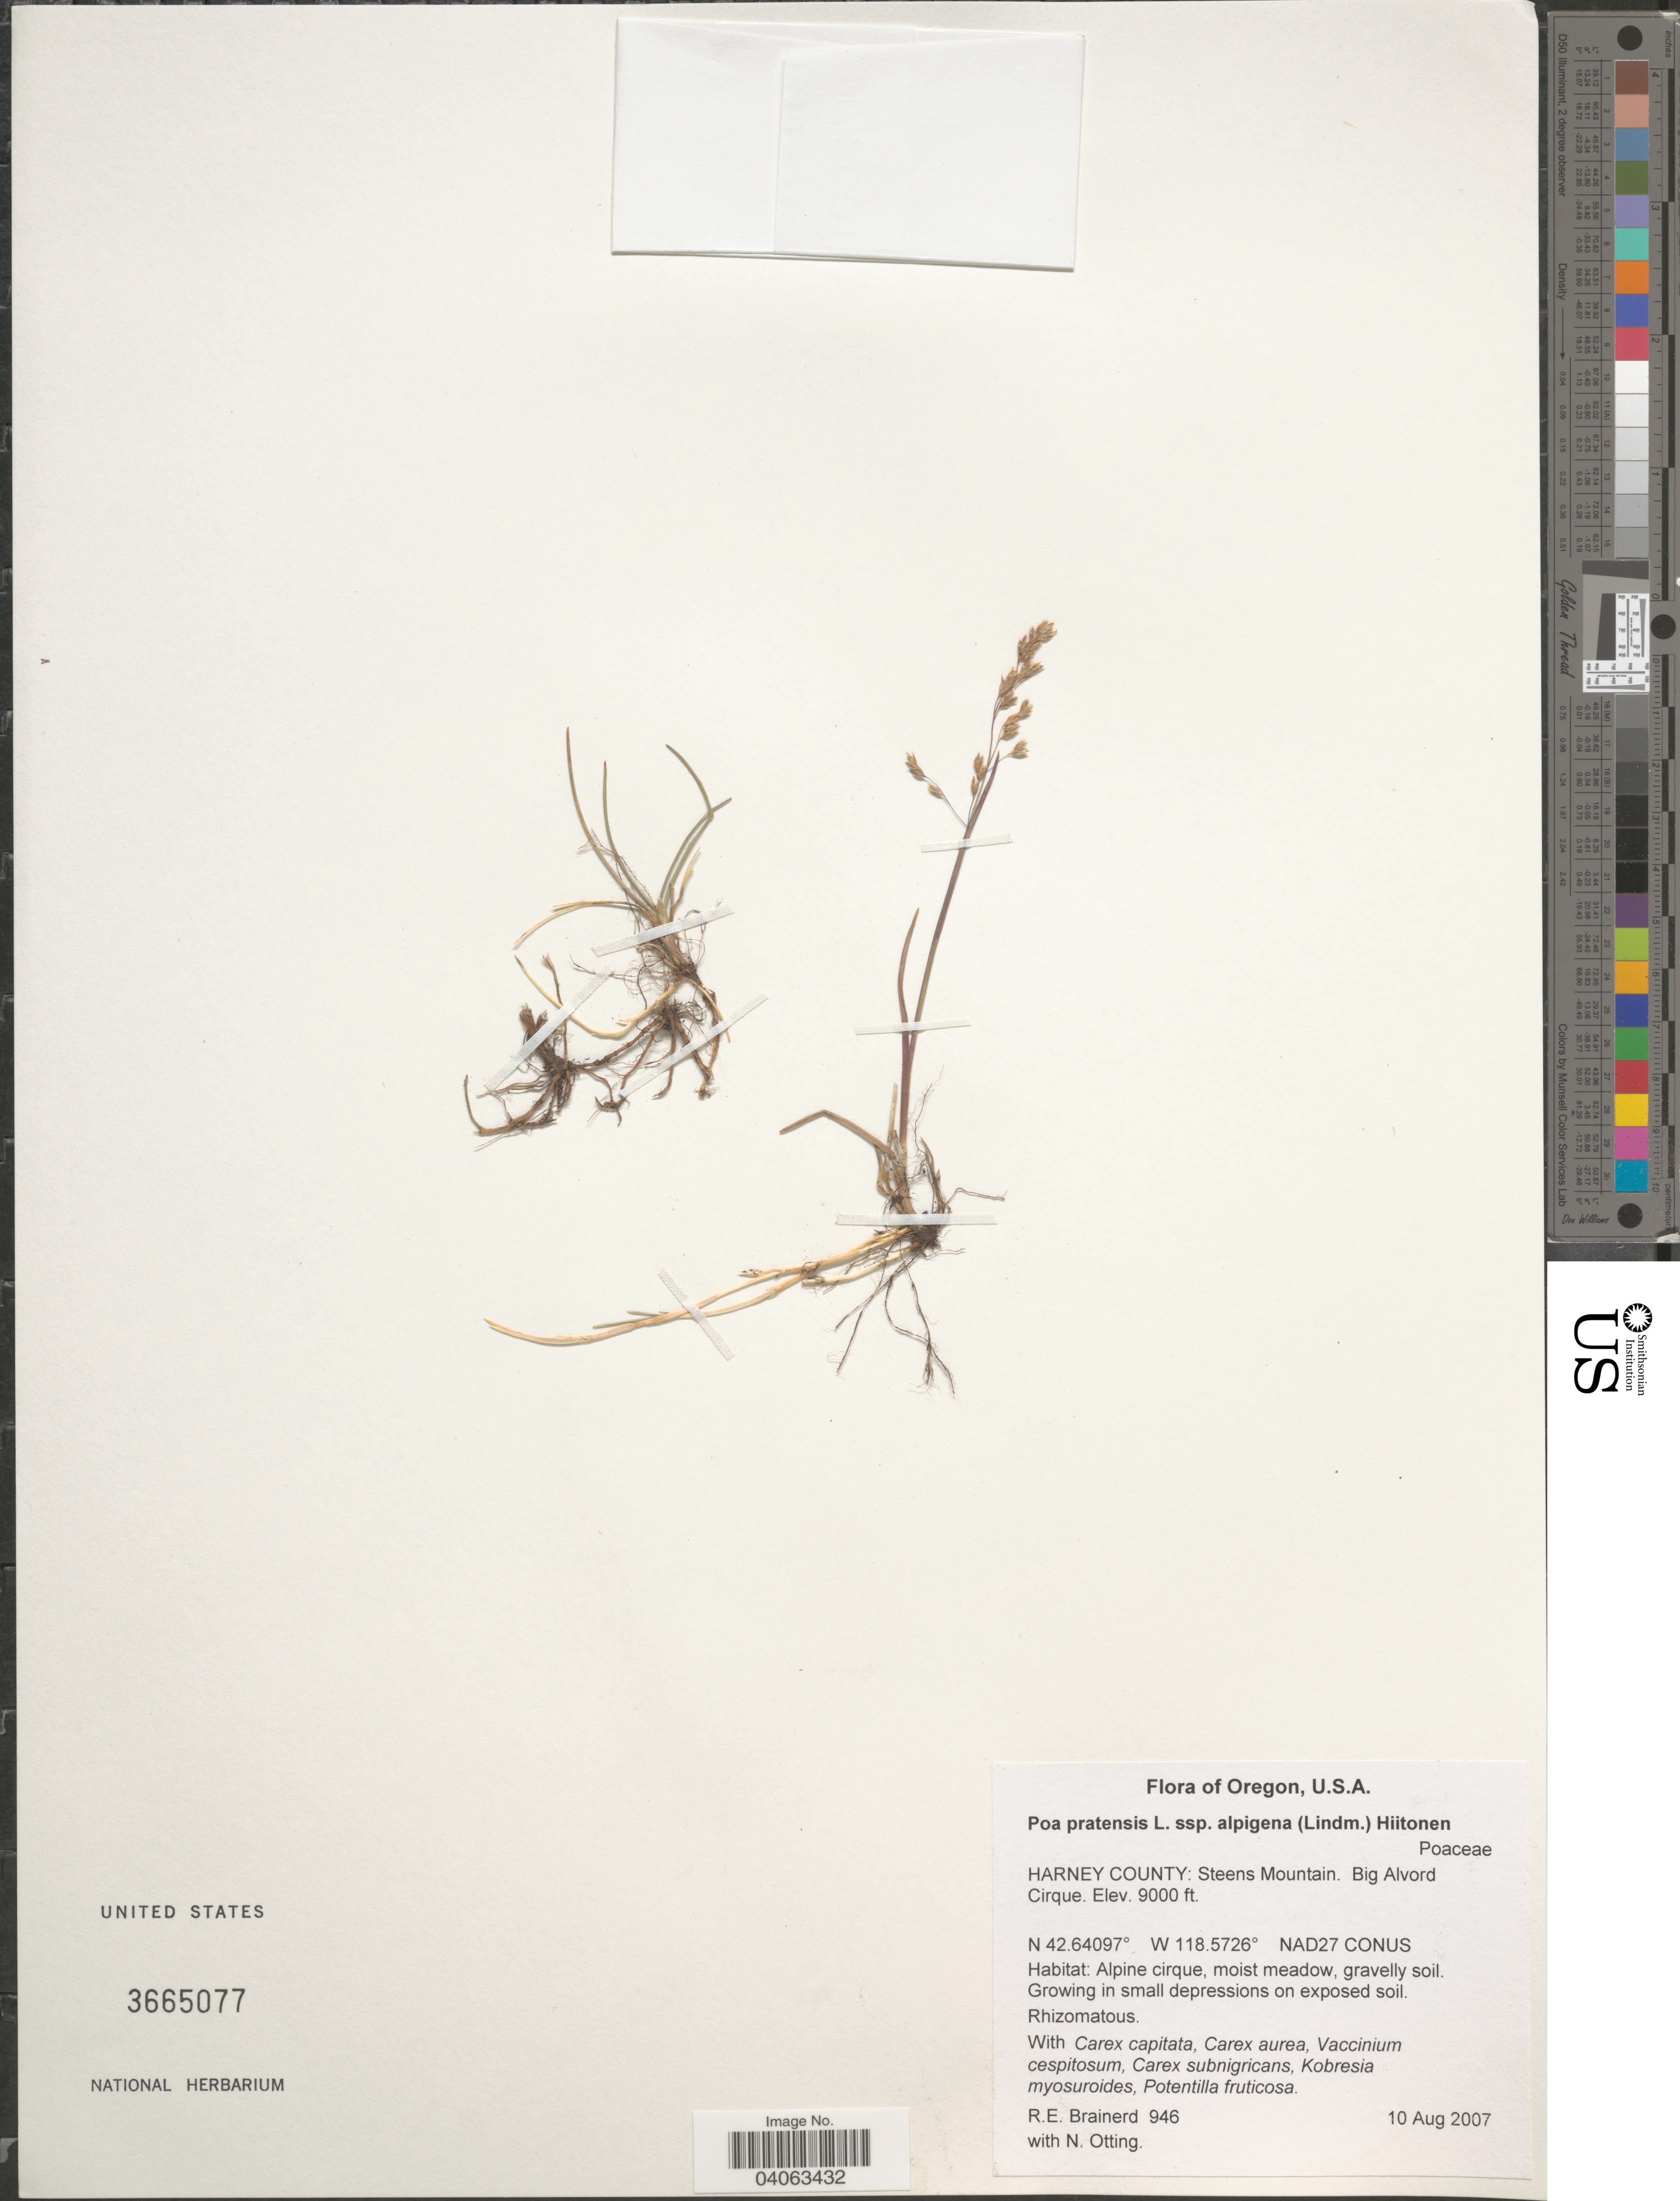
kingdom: Plantae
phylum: Tracheophyta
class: Liliopsida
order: Poales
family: Poaceae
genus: Poa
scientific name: Poa pratensis subsp. alpigena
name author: (Lindm.) Hiitonen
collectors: R. Brainerd & N. Otting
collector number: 946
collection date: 2007-08-10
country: United States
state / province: Oregon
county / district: Harney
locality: Harney County: Steens Mountain. Big Alvord Cirque. NAD27 Conus.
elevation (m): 2743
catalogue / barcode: US 3665077